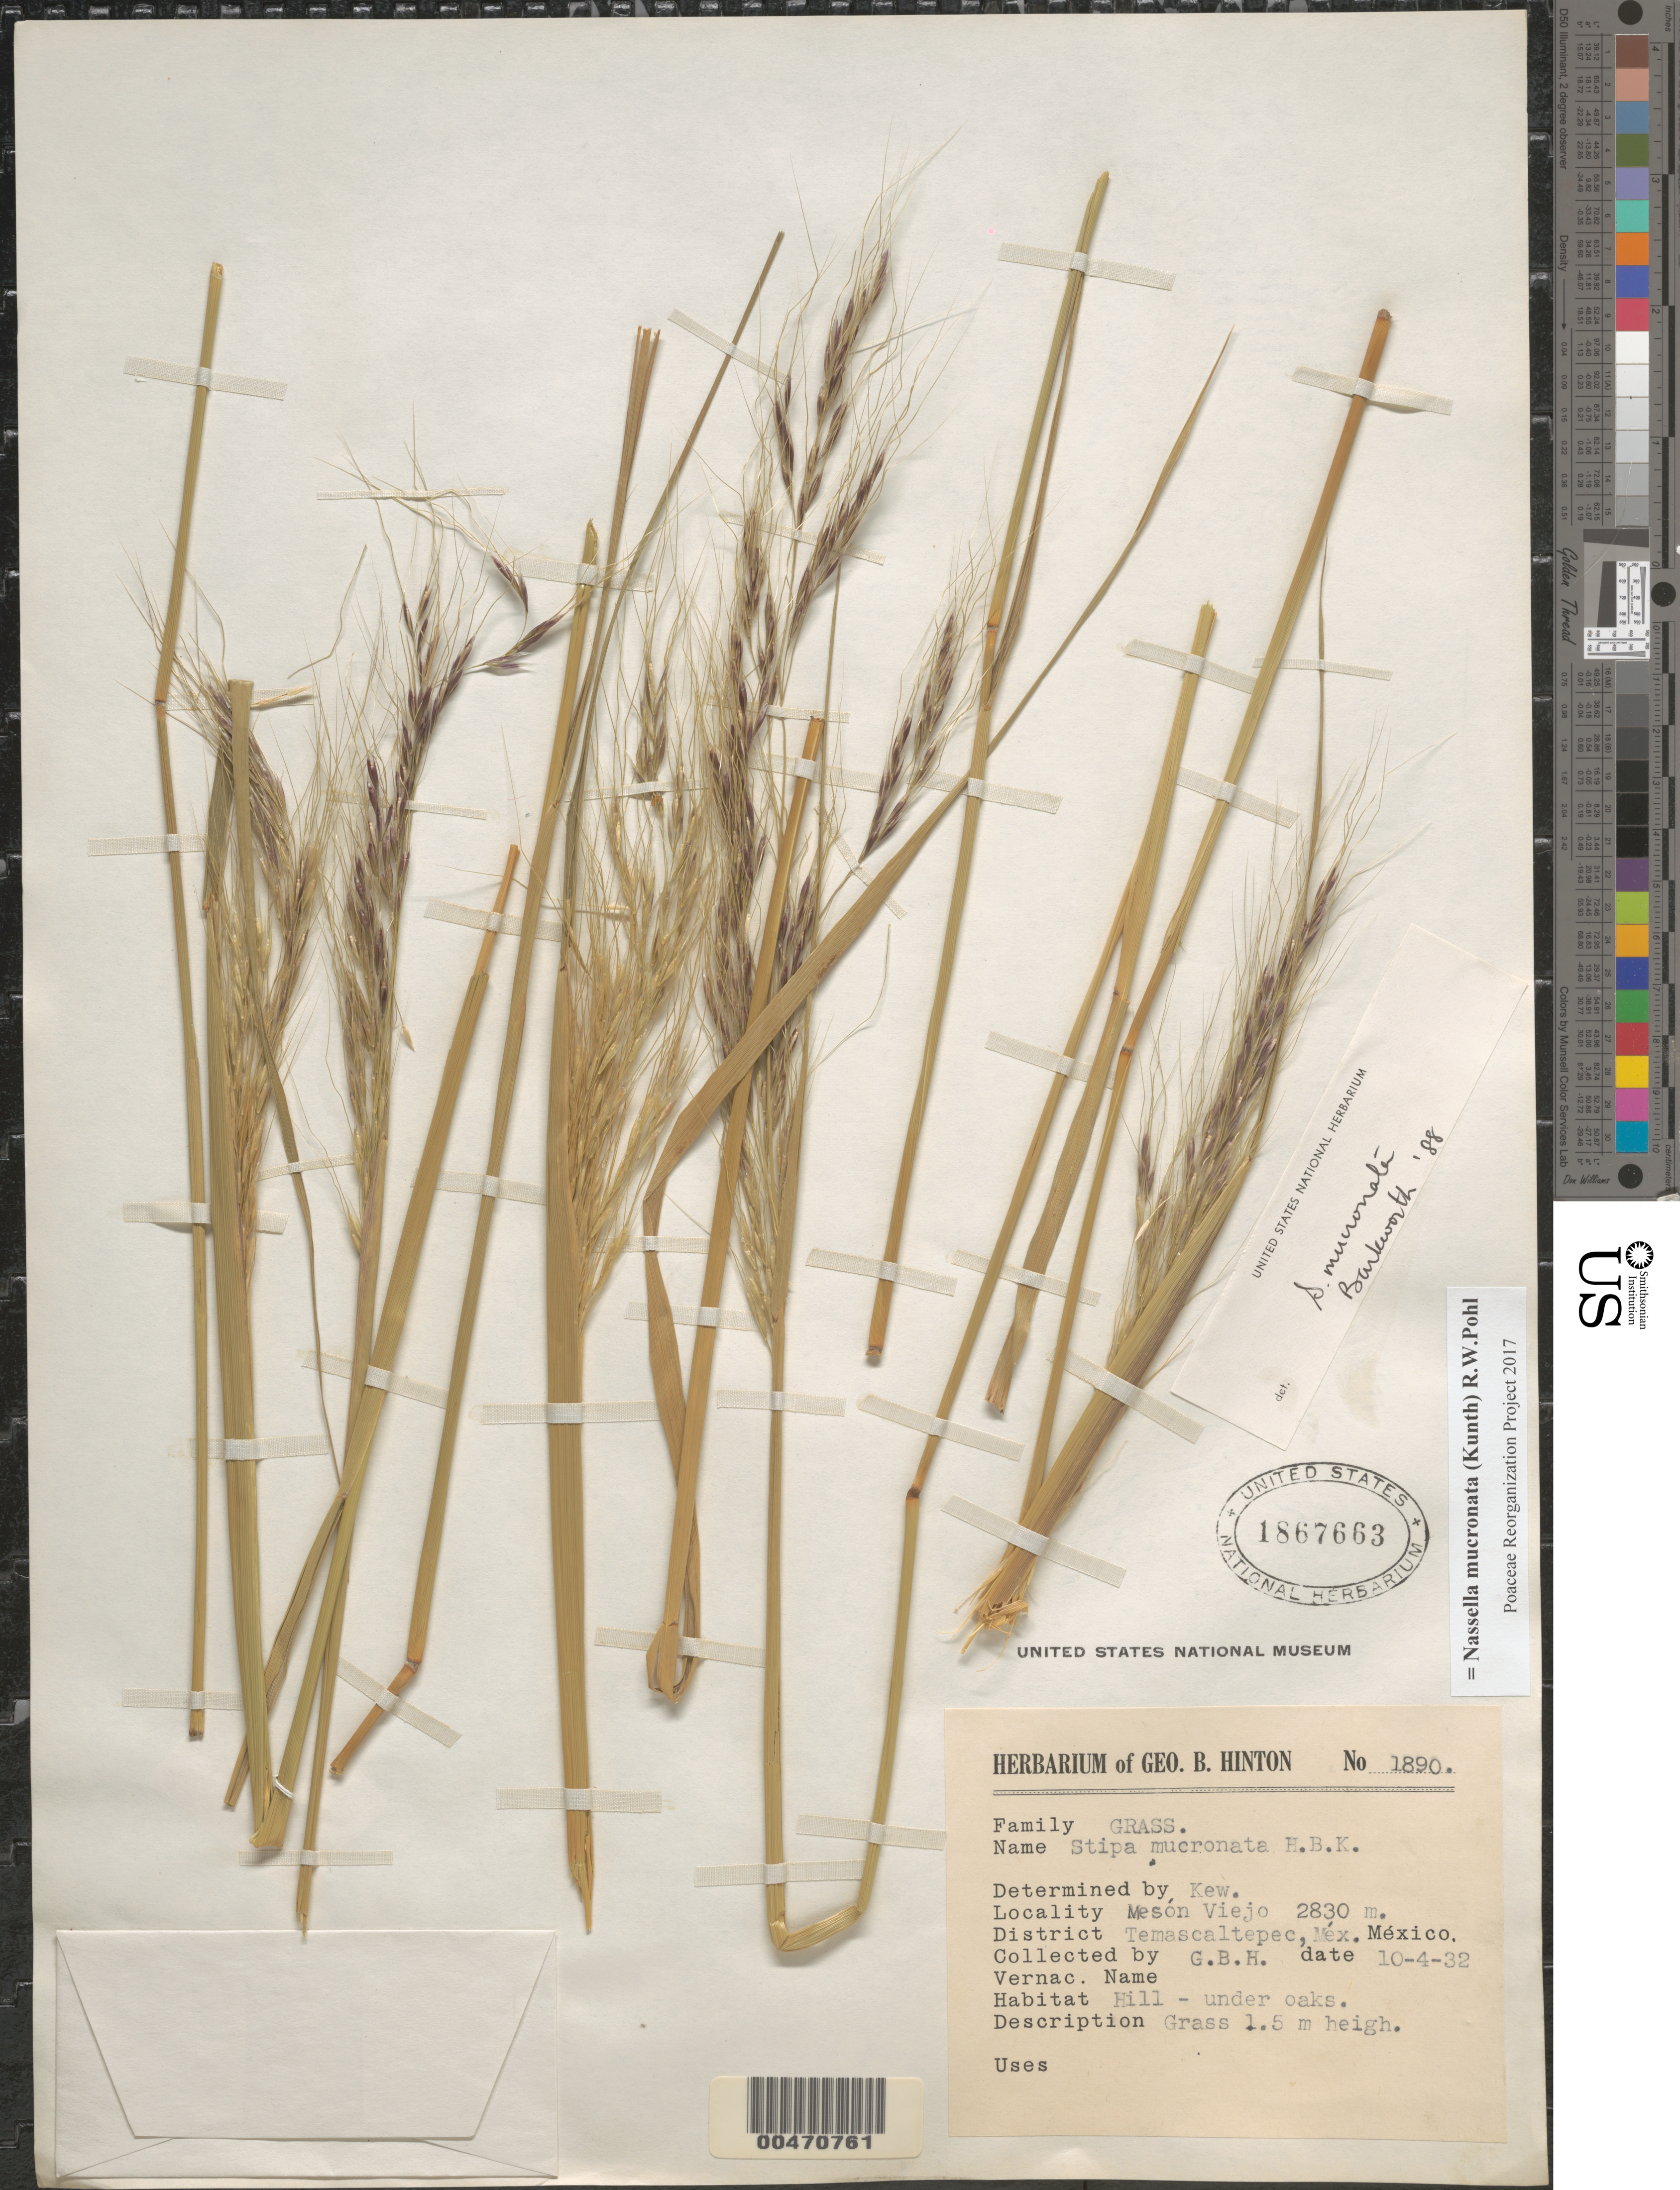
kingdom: Plantae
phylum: Tracheophyta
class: Liliopsida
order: Poales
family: Poaceae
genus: Nassella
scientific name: Nassella mucronata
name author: (Kunth) R.W. Pohl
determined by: Poaceae Reorganization Project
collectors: G. B. Hinton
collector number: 1890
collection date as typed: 10 Apr 1932 or 4 Oct 1932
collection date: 1932-04-10 or 1932-10-04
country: Mexico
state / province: México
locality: Mesón Viejo, Temascaltepec Dist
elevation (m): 2830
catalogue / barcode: US 1867663